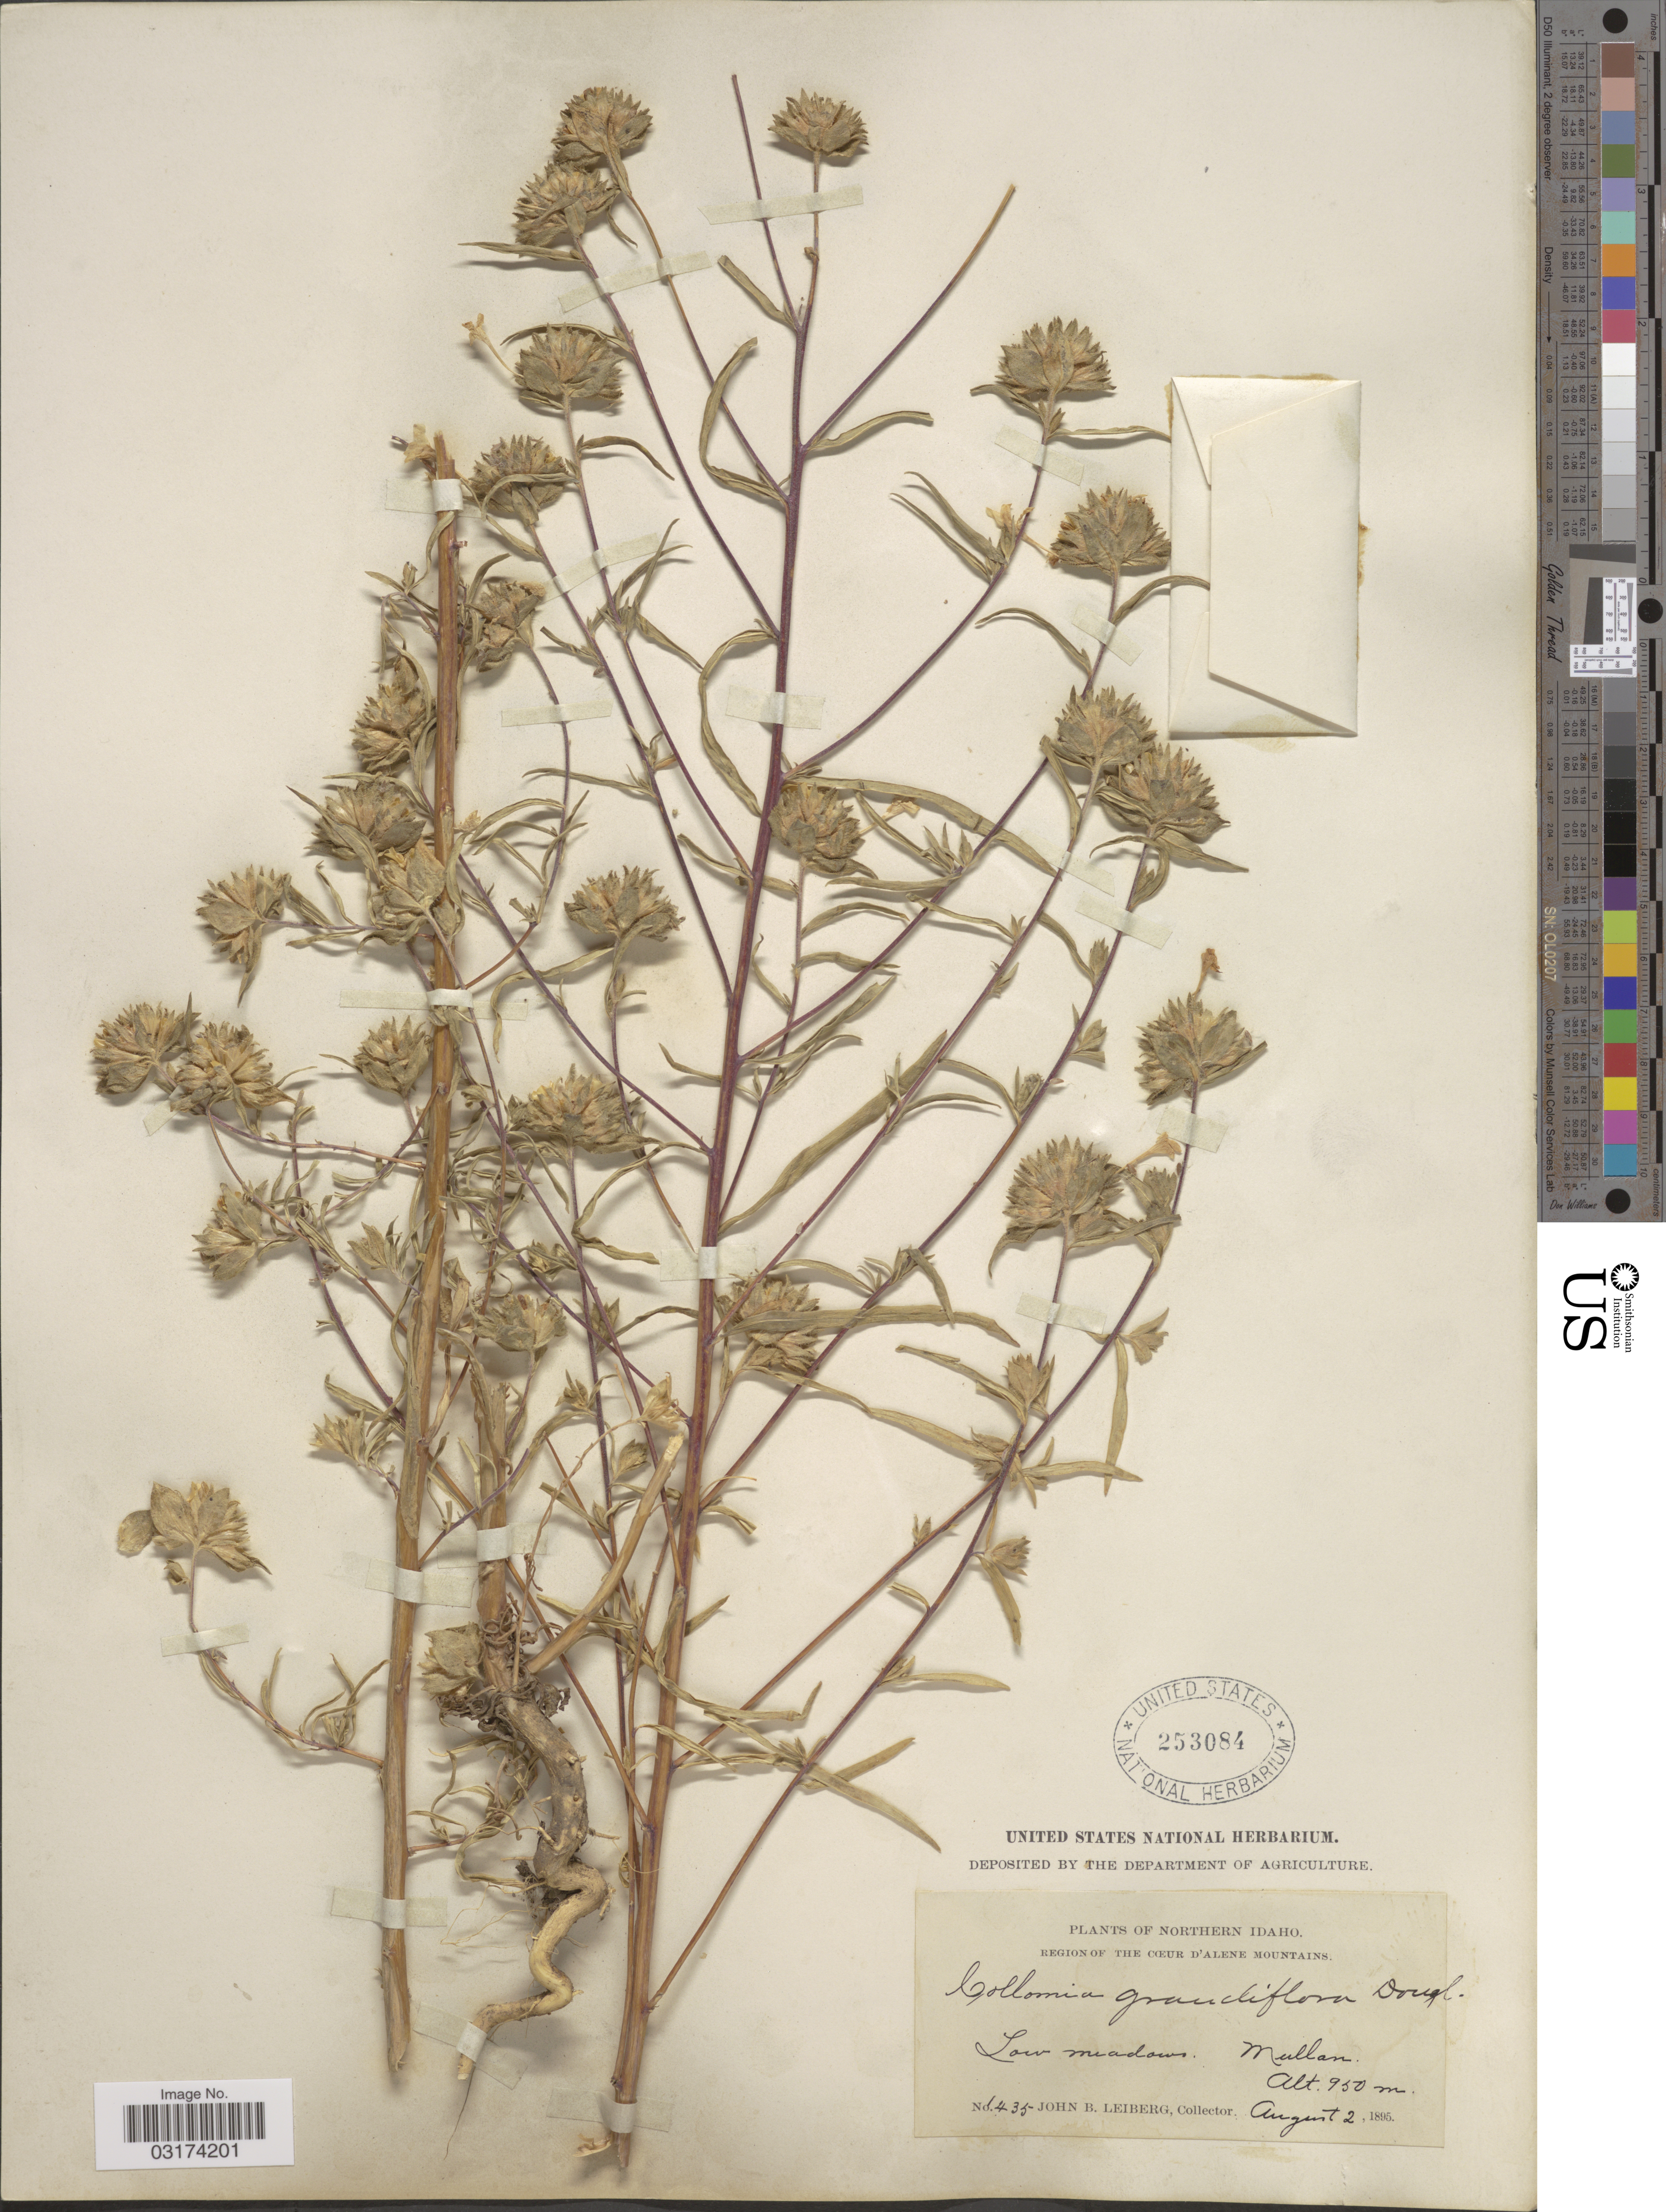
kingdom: Plantae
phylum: Tracheophyta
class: Magnoliopsida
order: Ericales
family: Polemoniaceae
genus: Collomia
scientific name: Collomia grandiflora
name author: Douglas ex Lindl.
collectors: J. B. Leiberg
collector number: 1435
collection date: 1895-08-02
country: United States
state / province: Idaho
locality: Northern Idaho. Region of the Cœur D'Alene Mountains. Low Meadows. Mullan.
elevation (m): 950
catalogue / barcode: US 253084